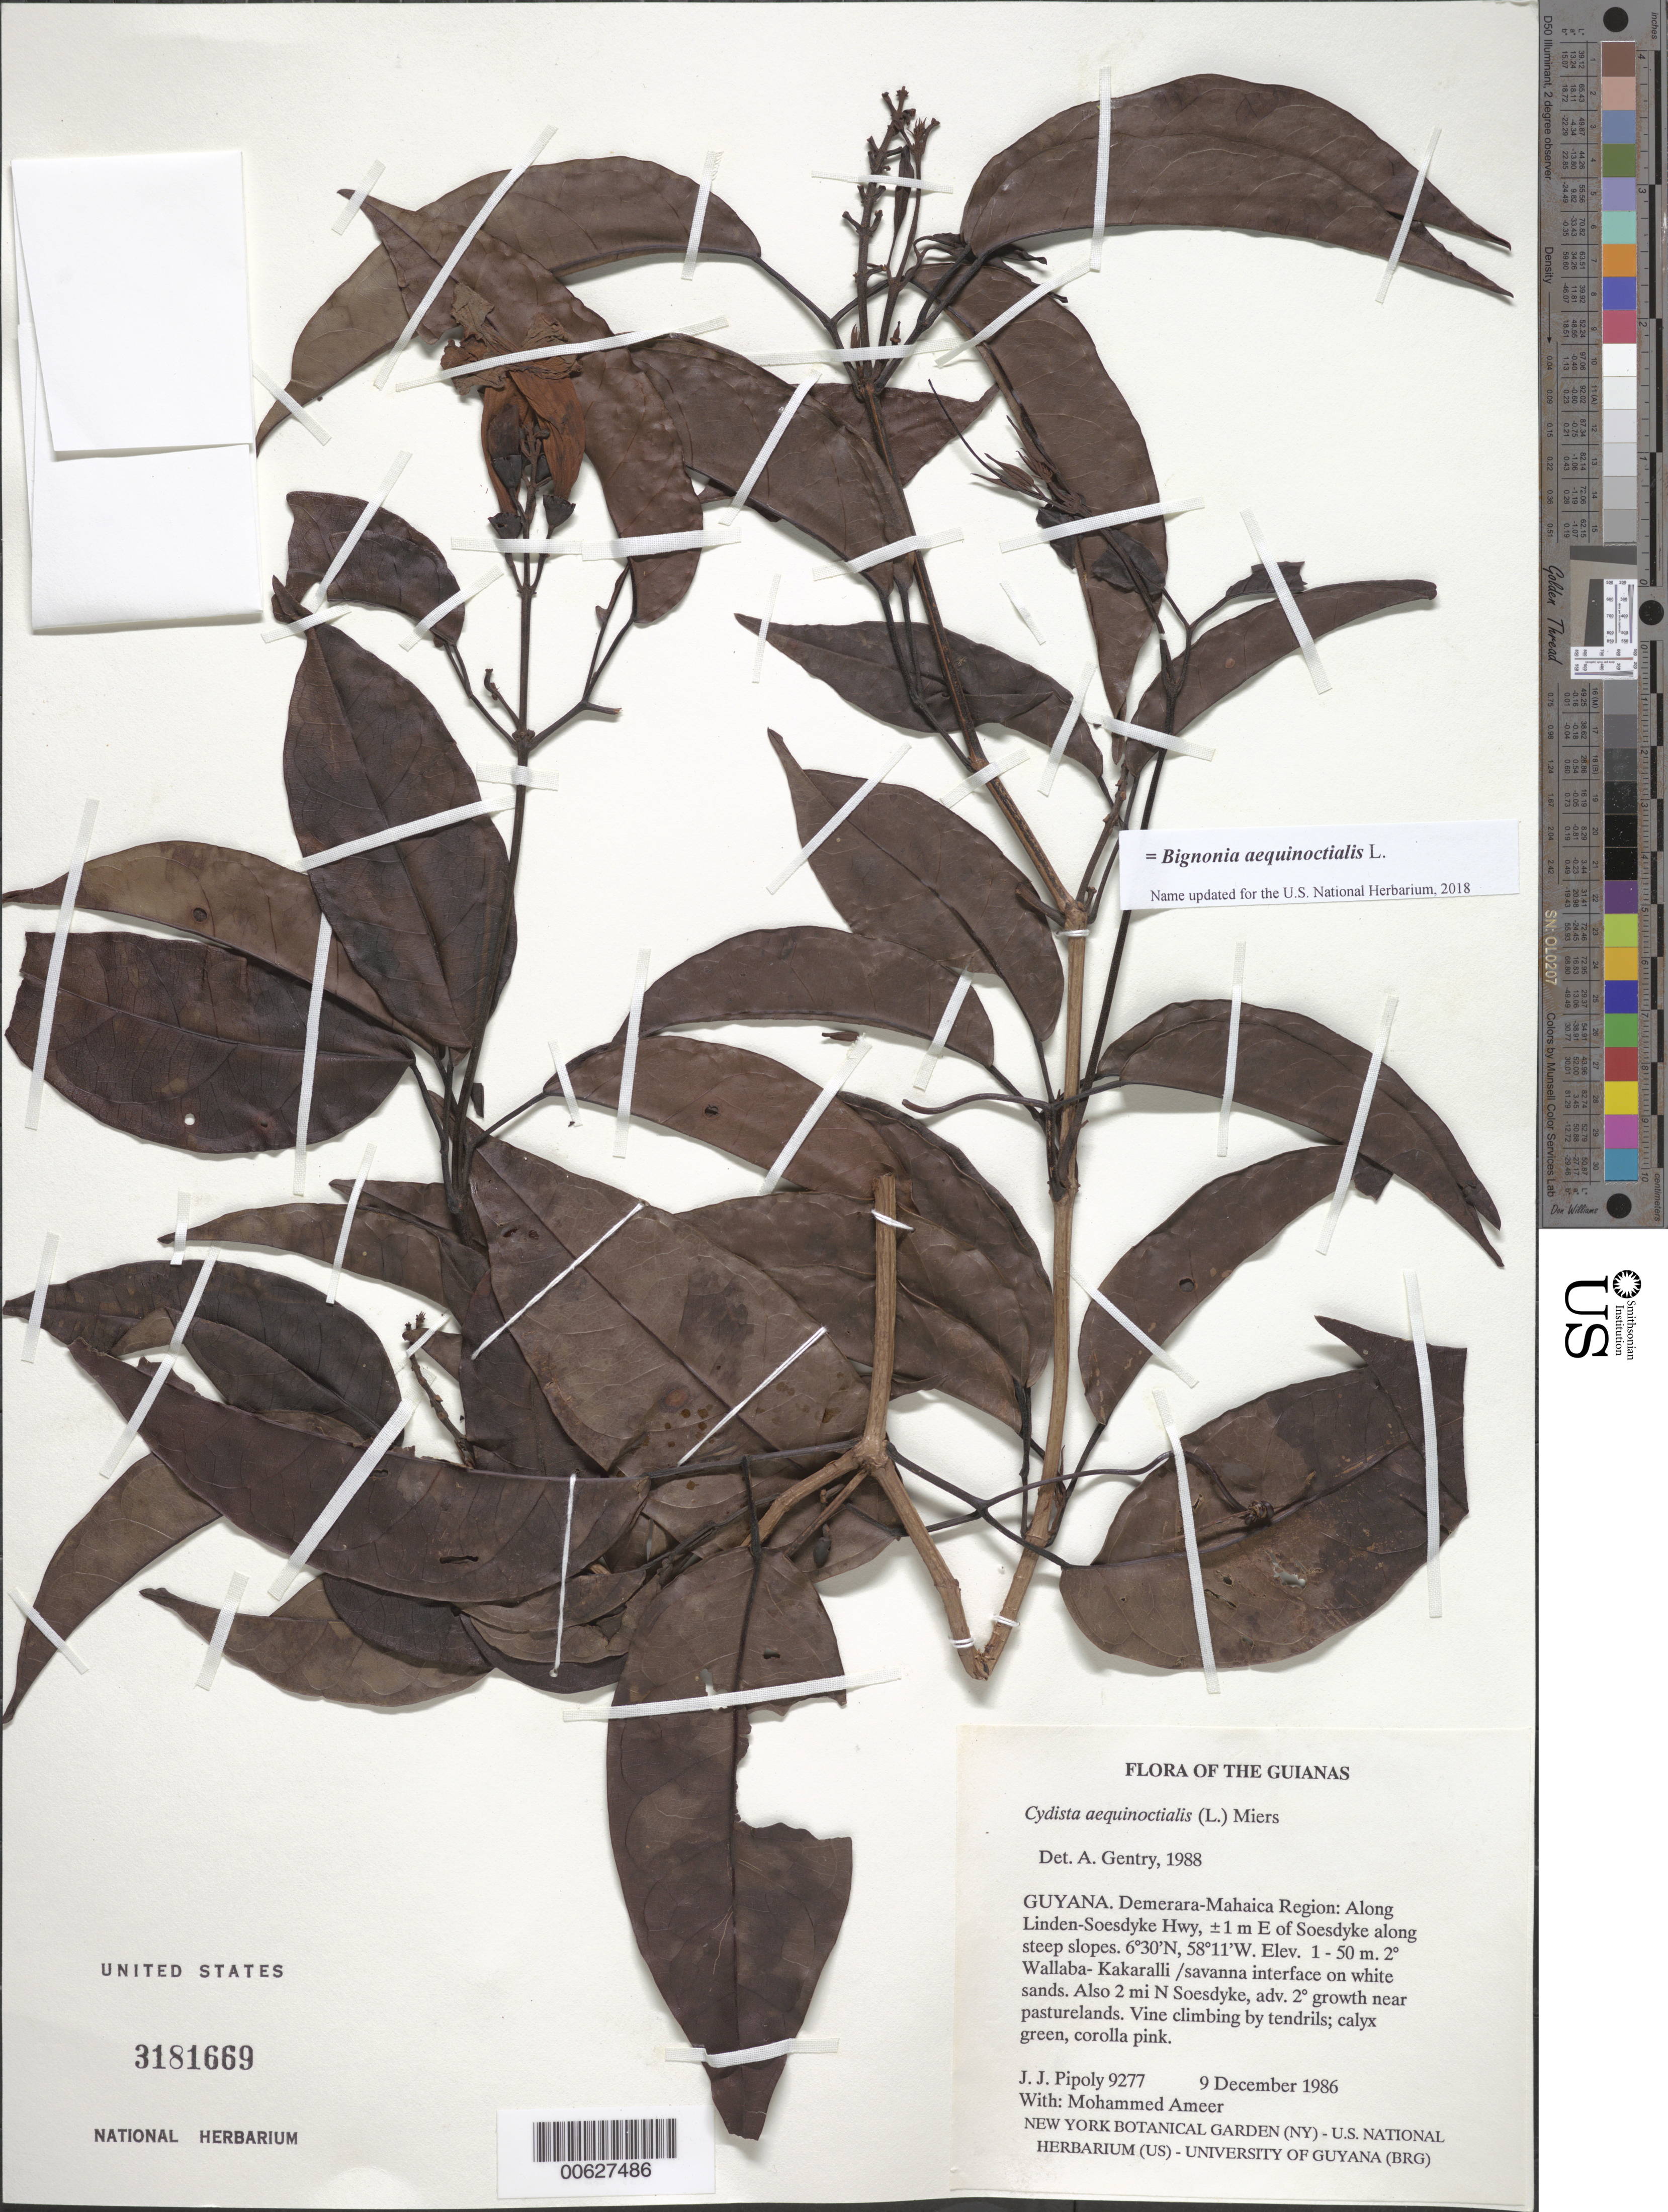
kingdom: Plantae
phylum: Tracheophyta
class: Magnoliopsida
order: Lamiales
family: Bignoniaceae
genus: Bignonia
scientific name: Bignonia aequinoctialis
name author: L.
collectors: J. J. Pipoly & M. Ameer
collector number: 9277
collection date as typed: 9 December 1986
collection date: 1986-12-09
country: Guyana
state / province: Demerara-Mahaica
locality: Along Linden-Soesdyke Hwy, ±1 m E of Soesdyke along steep slopes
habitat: Secondary Wallaba-Kakaralli - savanna interface on white sands. Also 2 mi N Soesdyke, adv. secondary growth near pasturelands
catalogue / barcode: US 3181669